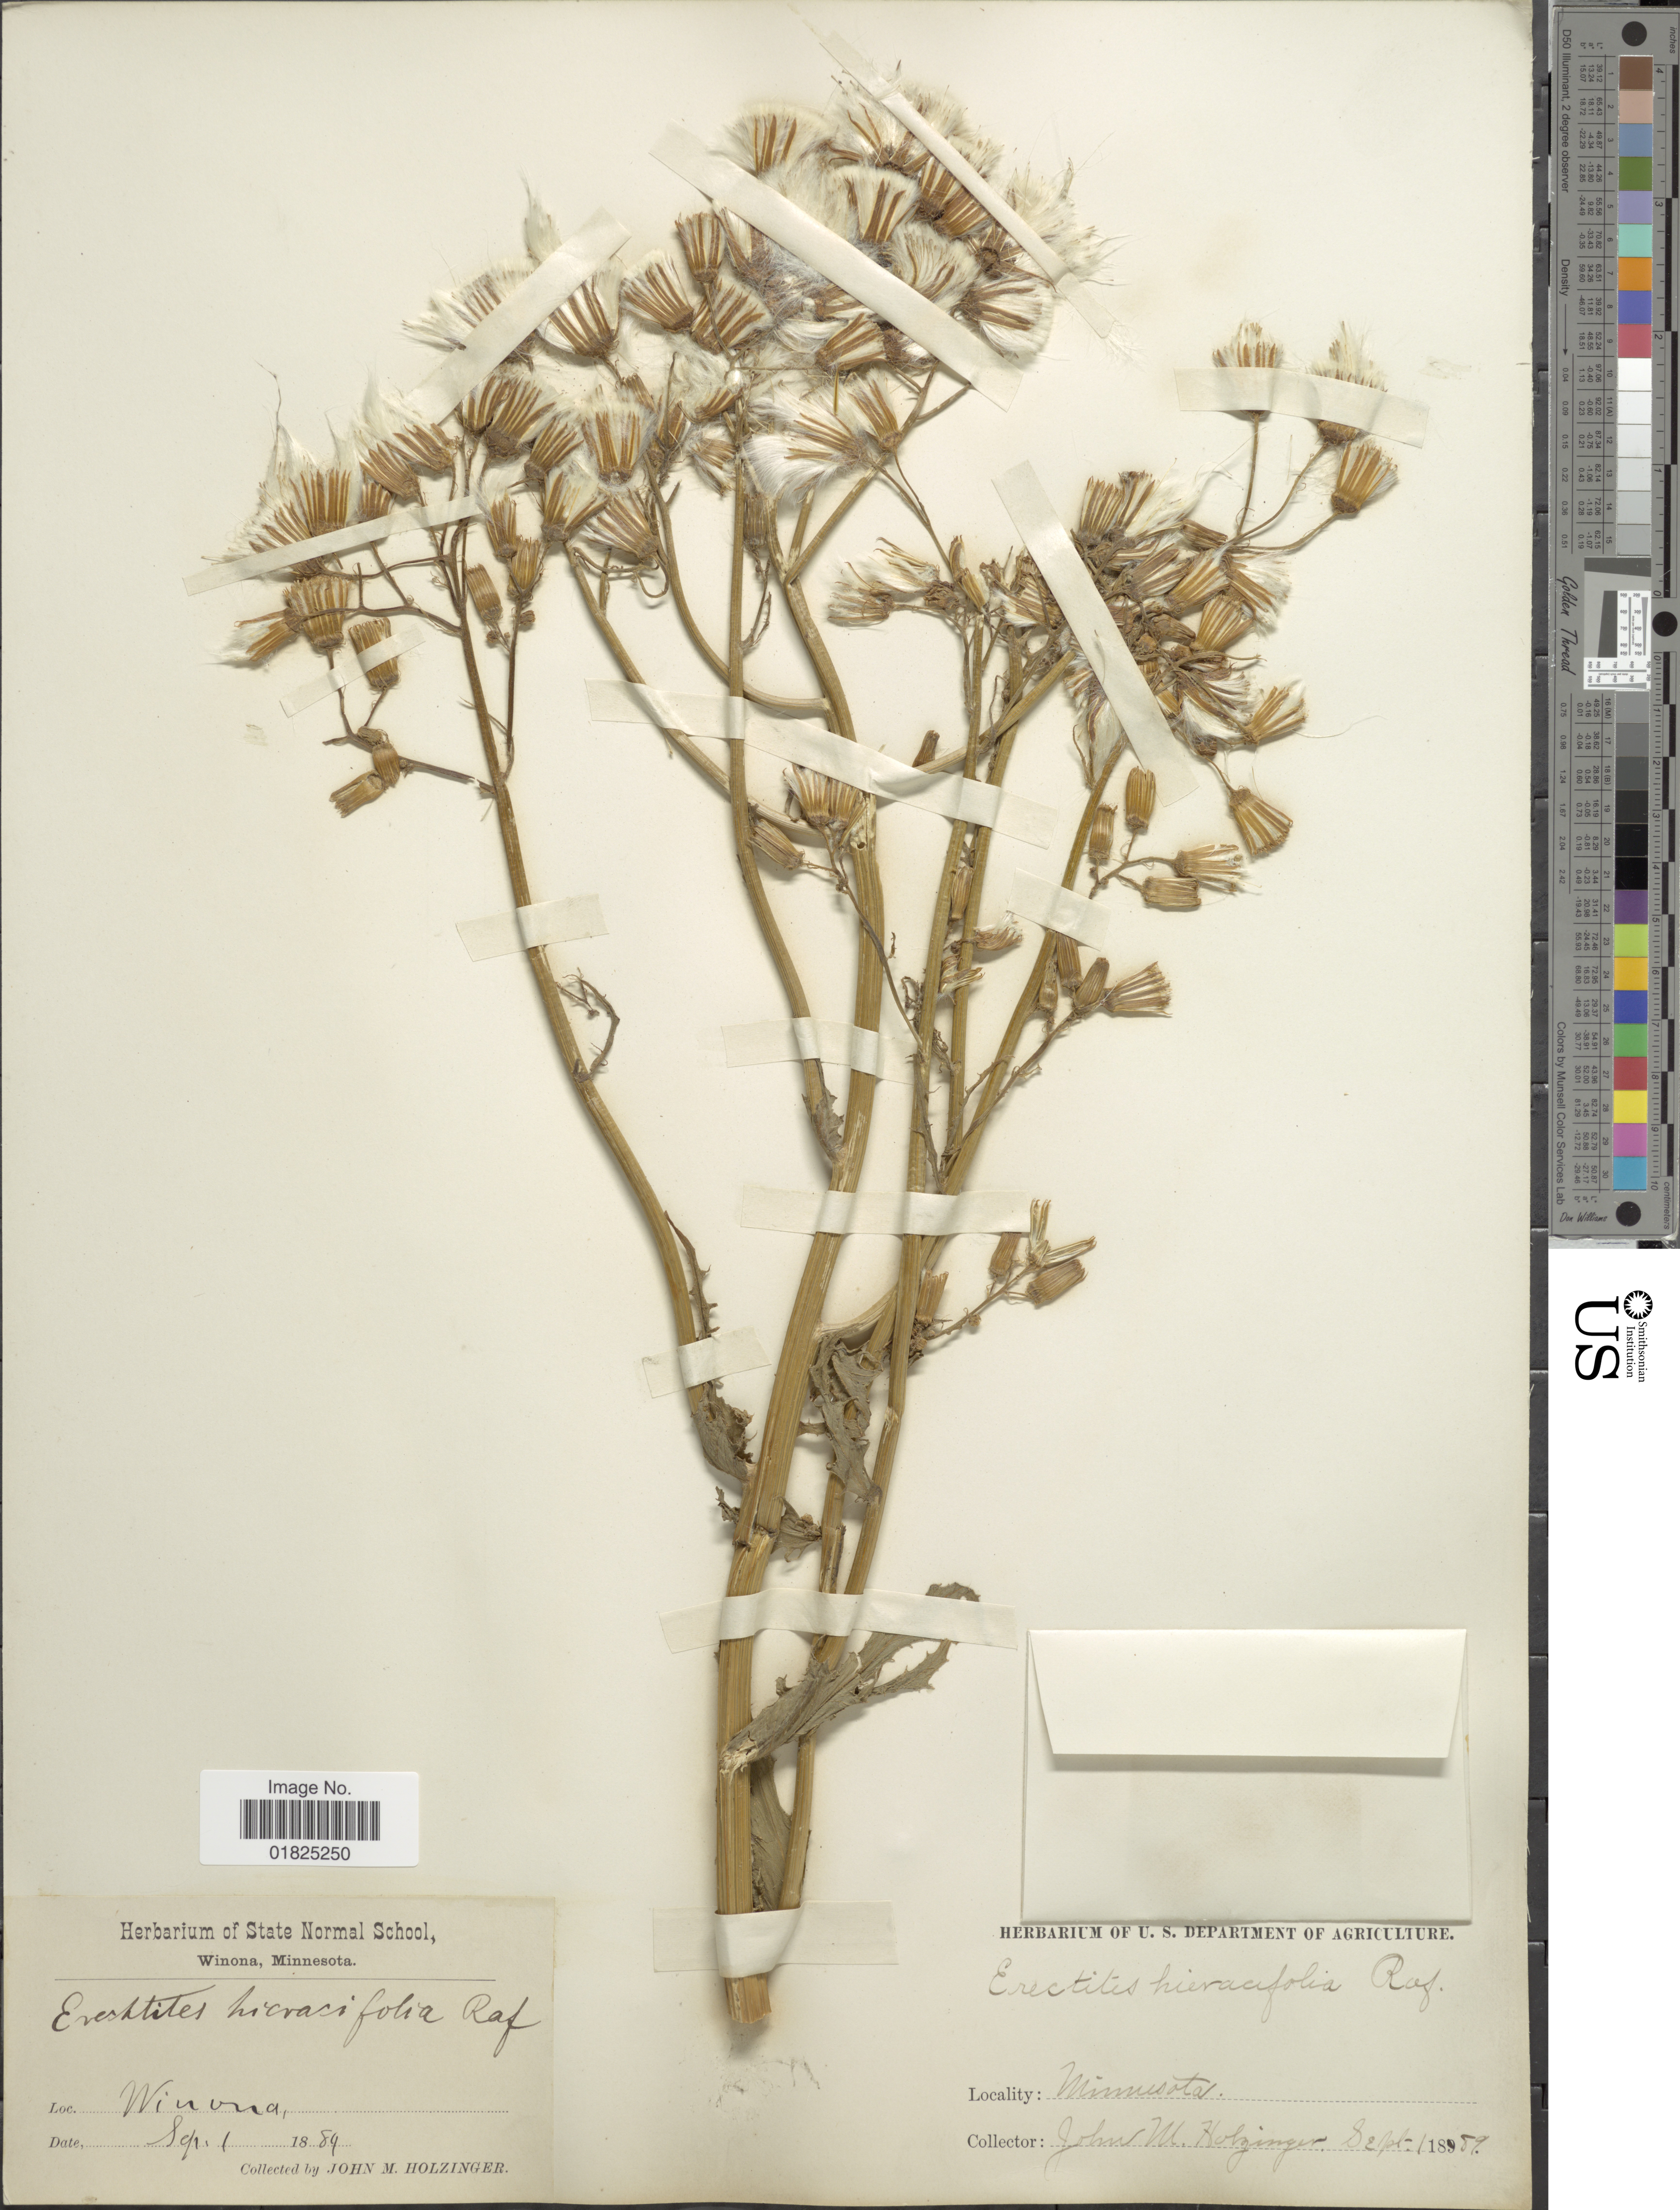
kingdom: Plantae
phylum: Tracheophyta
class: Magnoliopsida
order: Asterales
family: Asteraceae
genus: Erechtites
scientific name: Erechtites hieraciifolius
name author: (L.) Raf. ex DC.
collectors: J. M. Holzinger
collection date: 1889-09-01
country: United States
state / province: Minnesota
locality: Winona